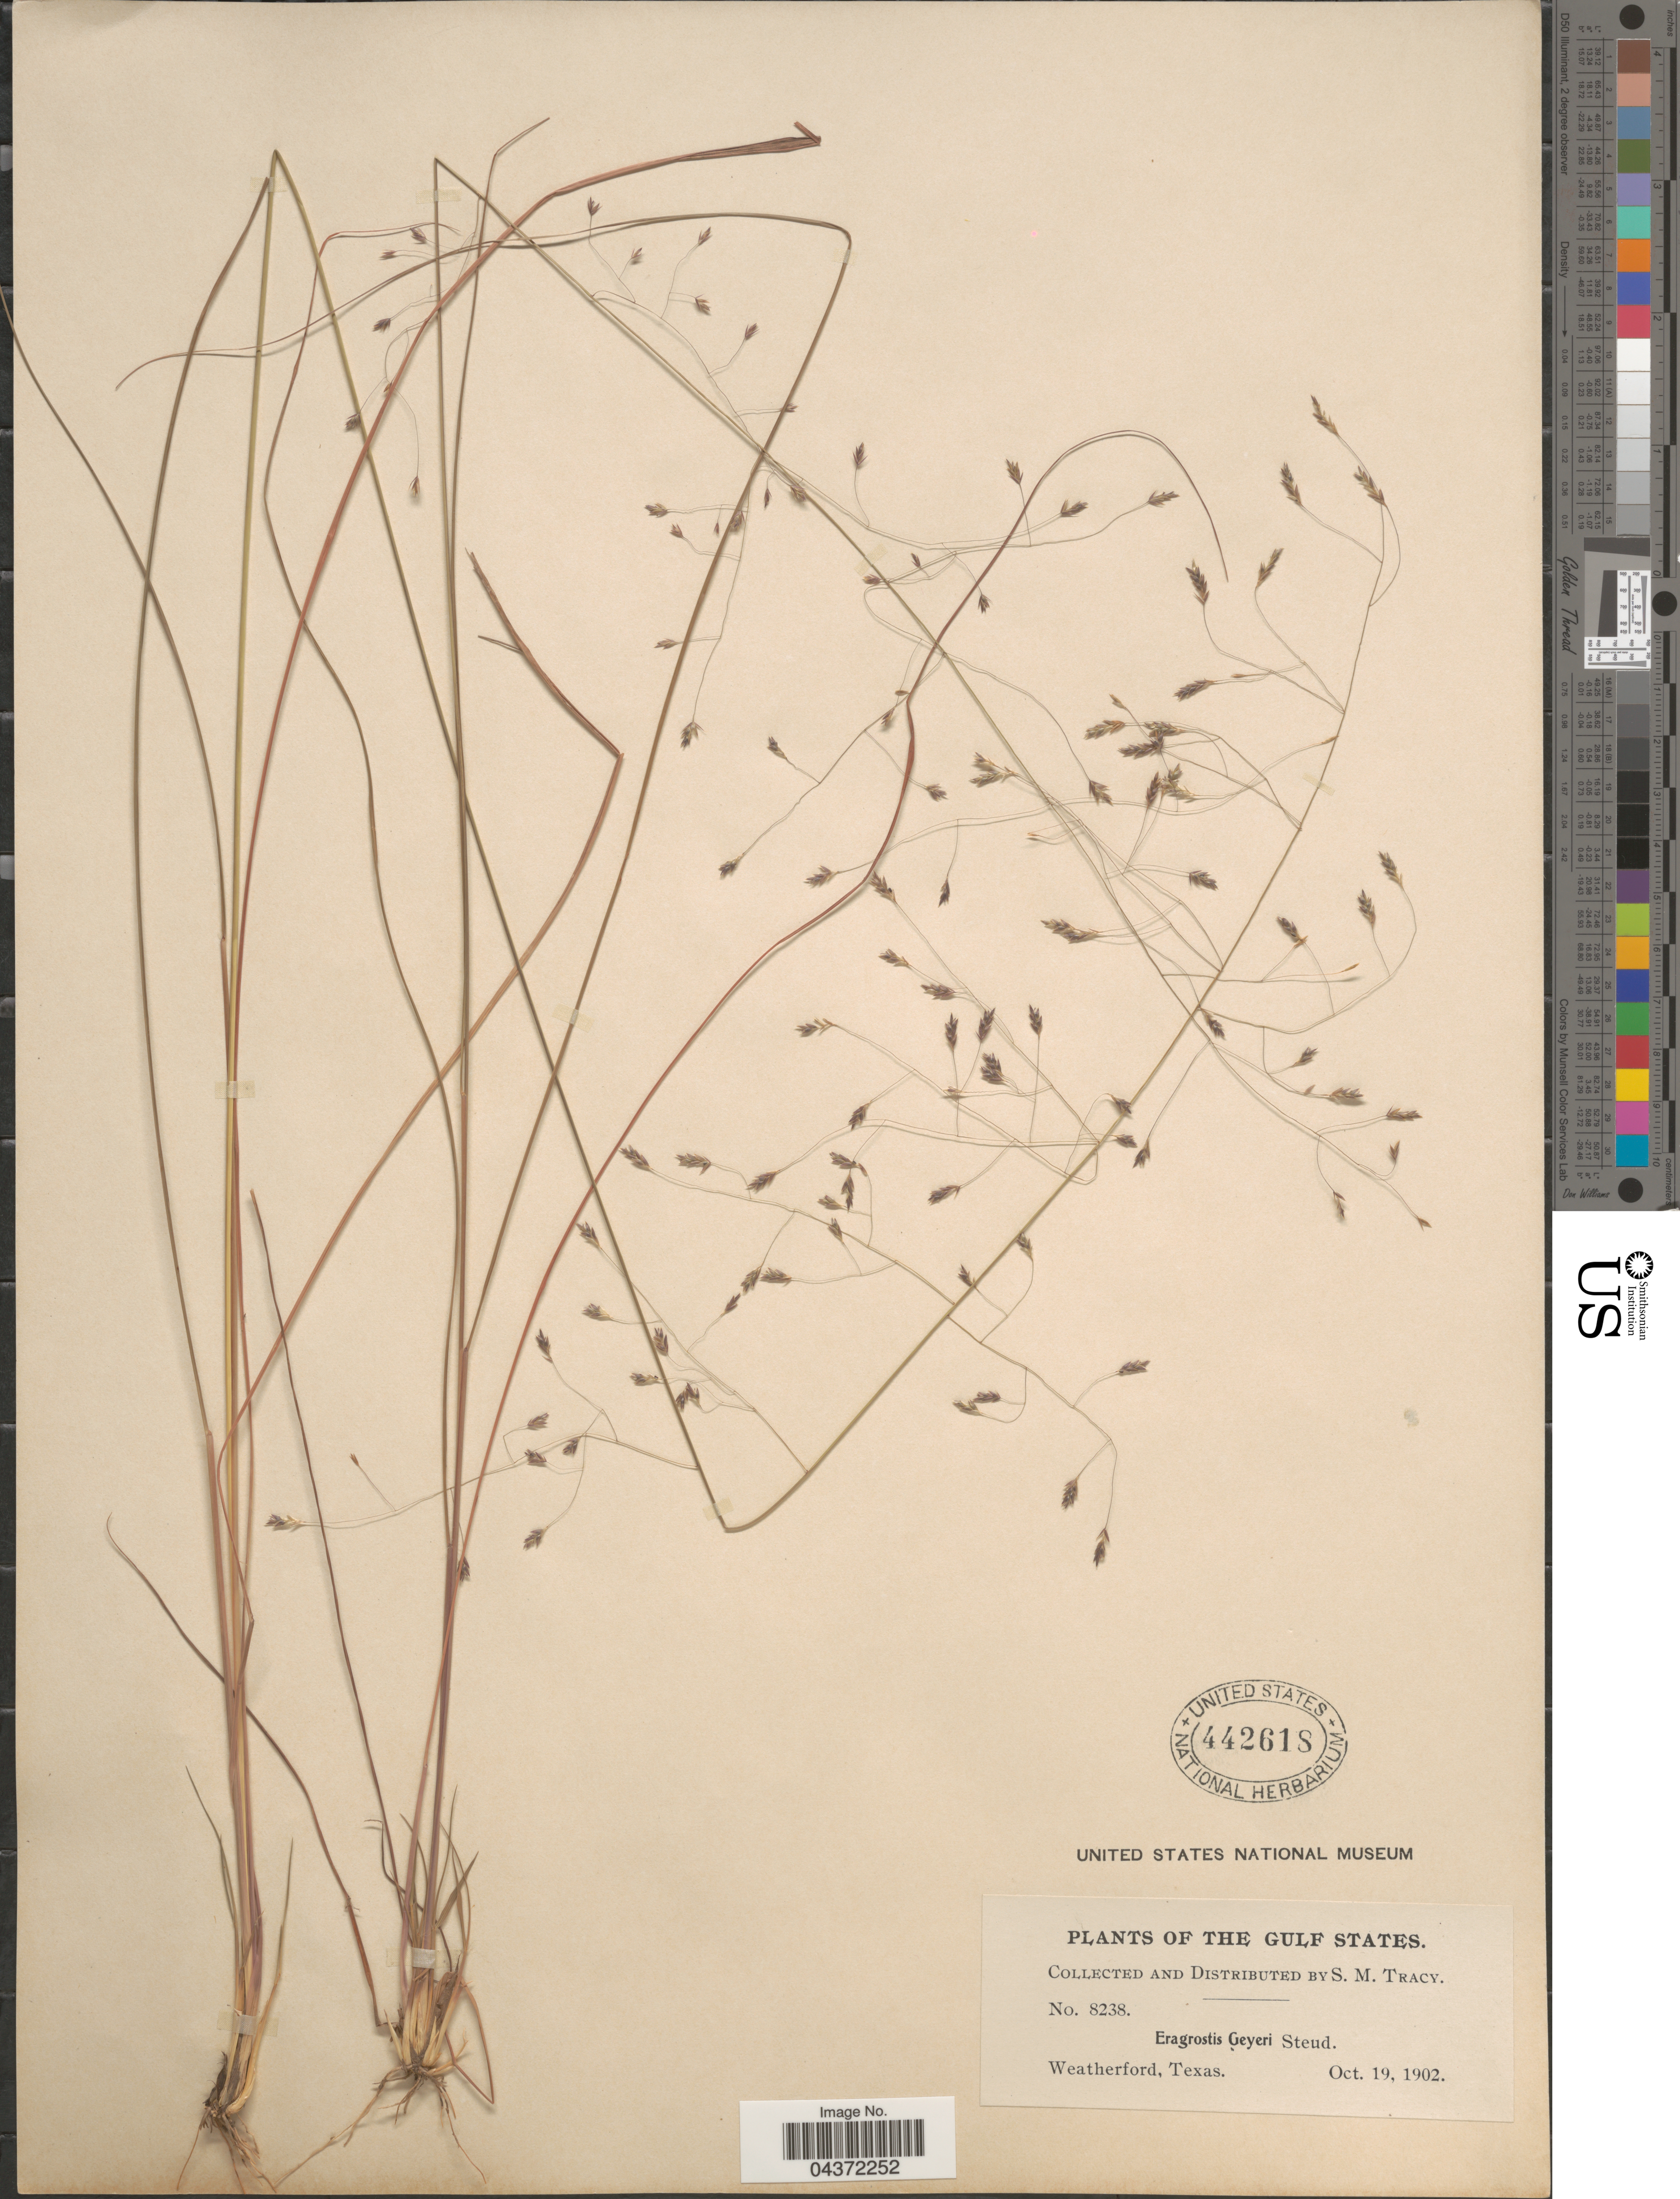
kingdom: Plantae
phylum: Tracheophyta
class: Liliopsida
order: Poales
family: Poaceae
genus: Eragrostis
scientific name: Eragrostis trichodes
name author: (Nutt.) Alph. Wood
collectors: S. M. Tracy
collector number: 8238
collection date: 1902-10-19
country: United States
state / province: Texas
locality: The Gulf States. Weatherford.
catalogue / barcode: US 442618